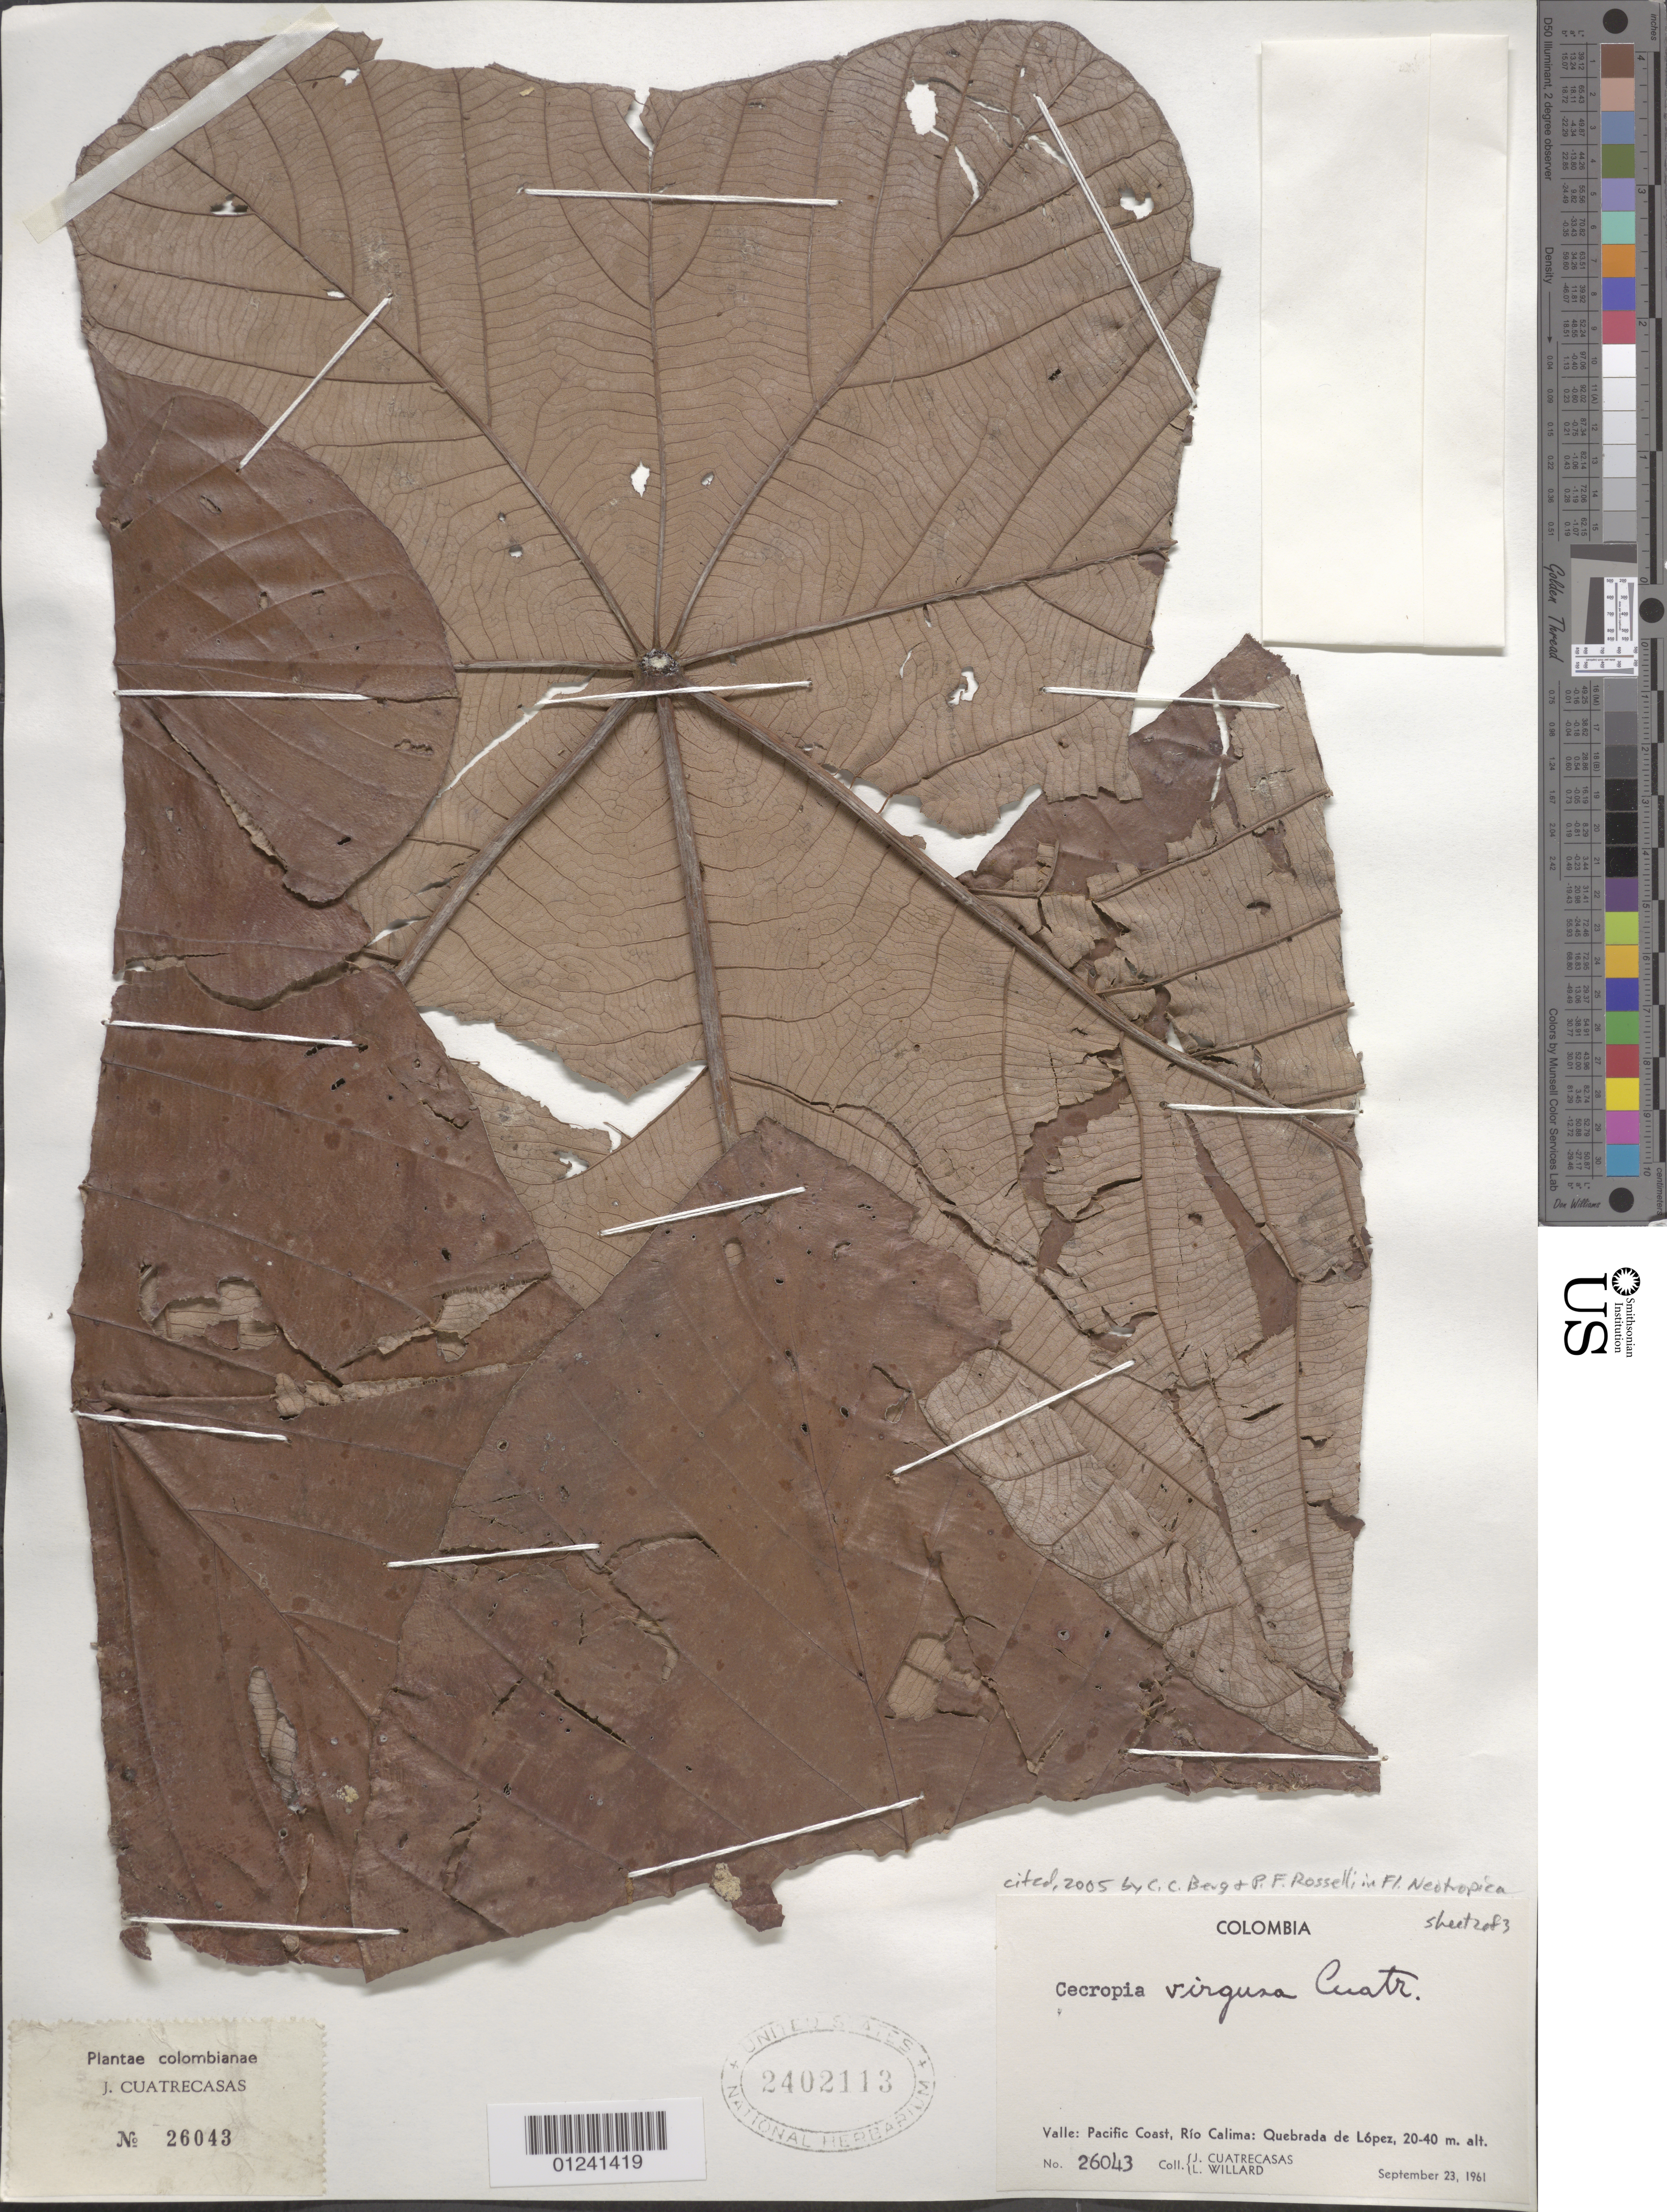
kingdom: Plantae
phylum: Tracheophyta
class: Magnoliopsida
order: Rosales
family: Urticaceae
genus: Cecropia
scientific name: Cecropia virgusa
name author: Cuatrec.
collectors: J. Cuatrecasas & L. Willard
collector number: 26043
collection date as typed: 23 Sep 1961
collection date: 1961-09-23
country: Colombia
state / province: Valle del Cauca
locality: Pacific Coast, Río Calima: Quebrada de López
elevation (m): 20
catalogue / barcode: US 2402113